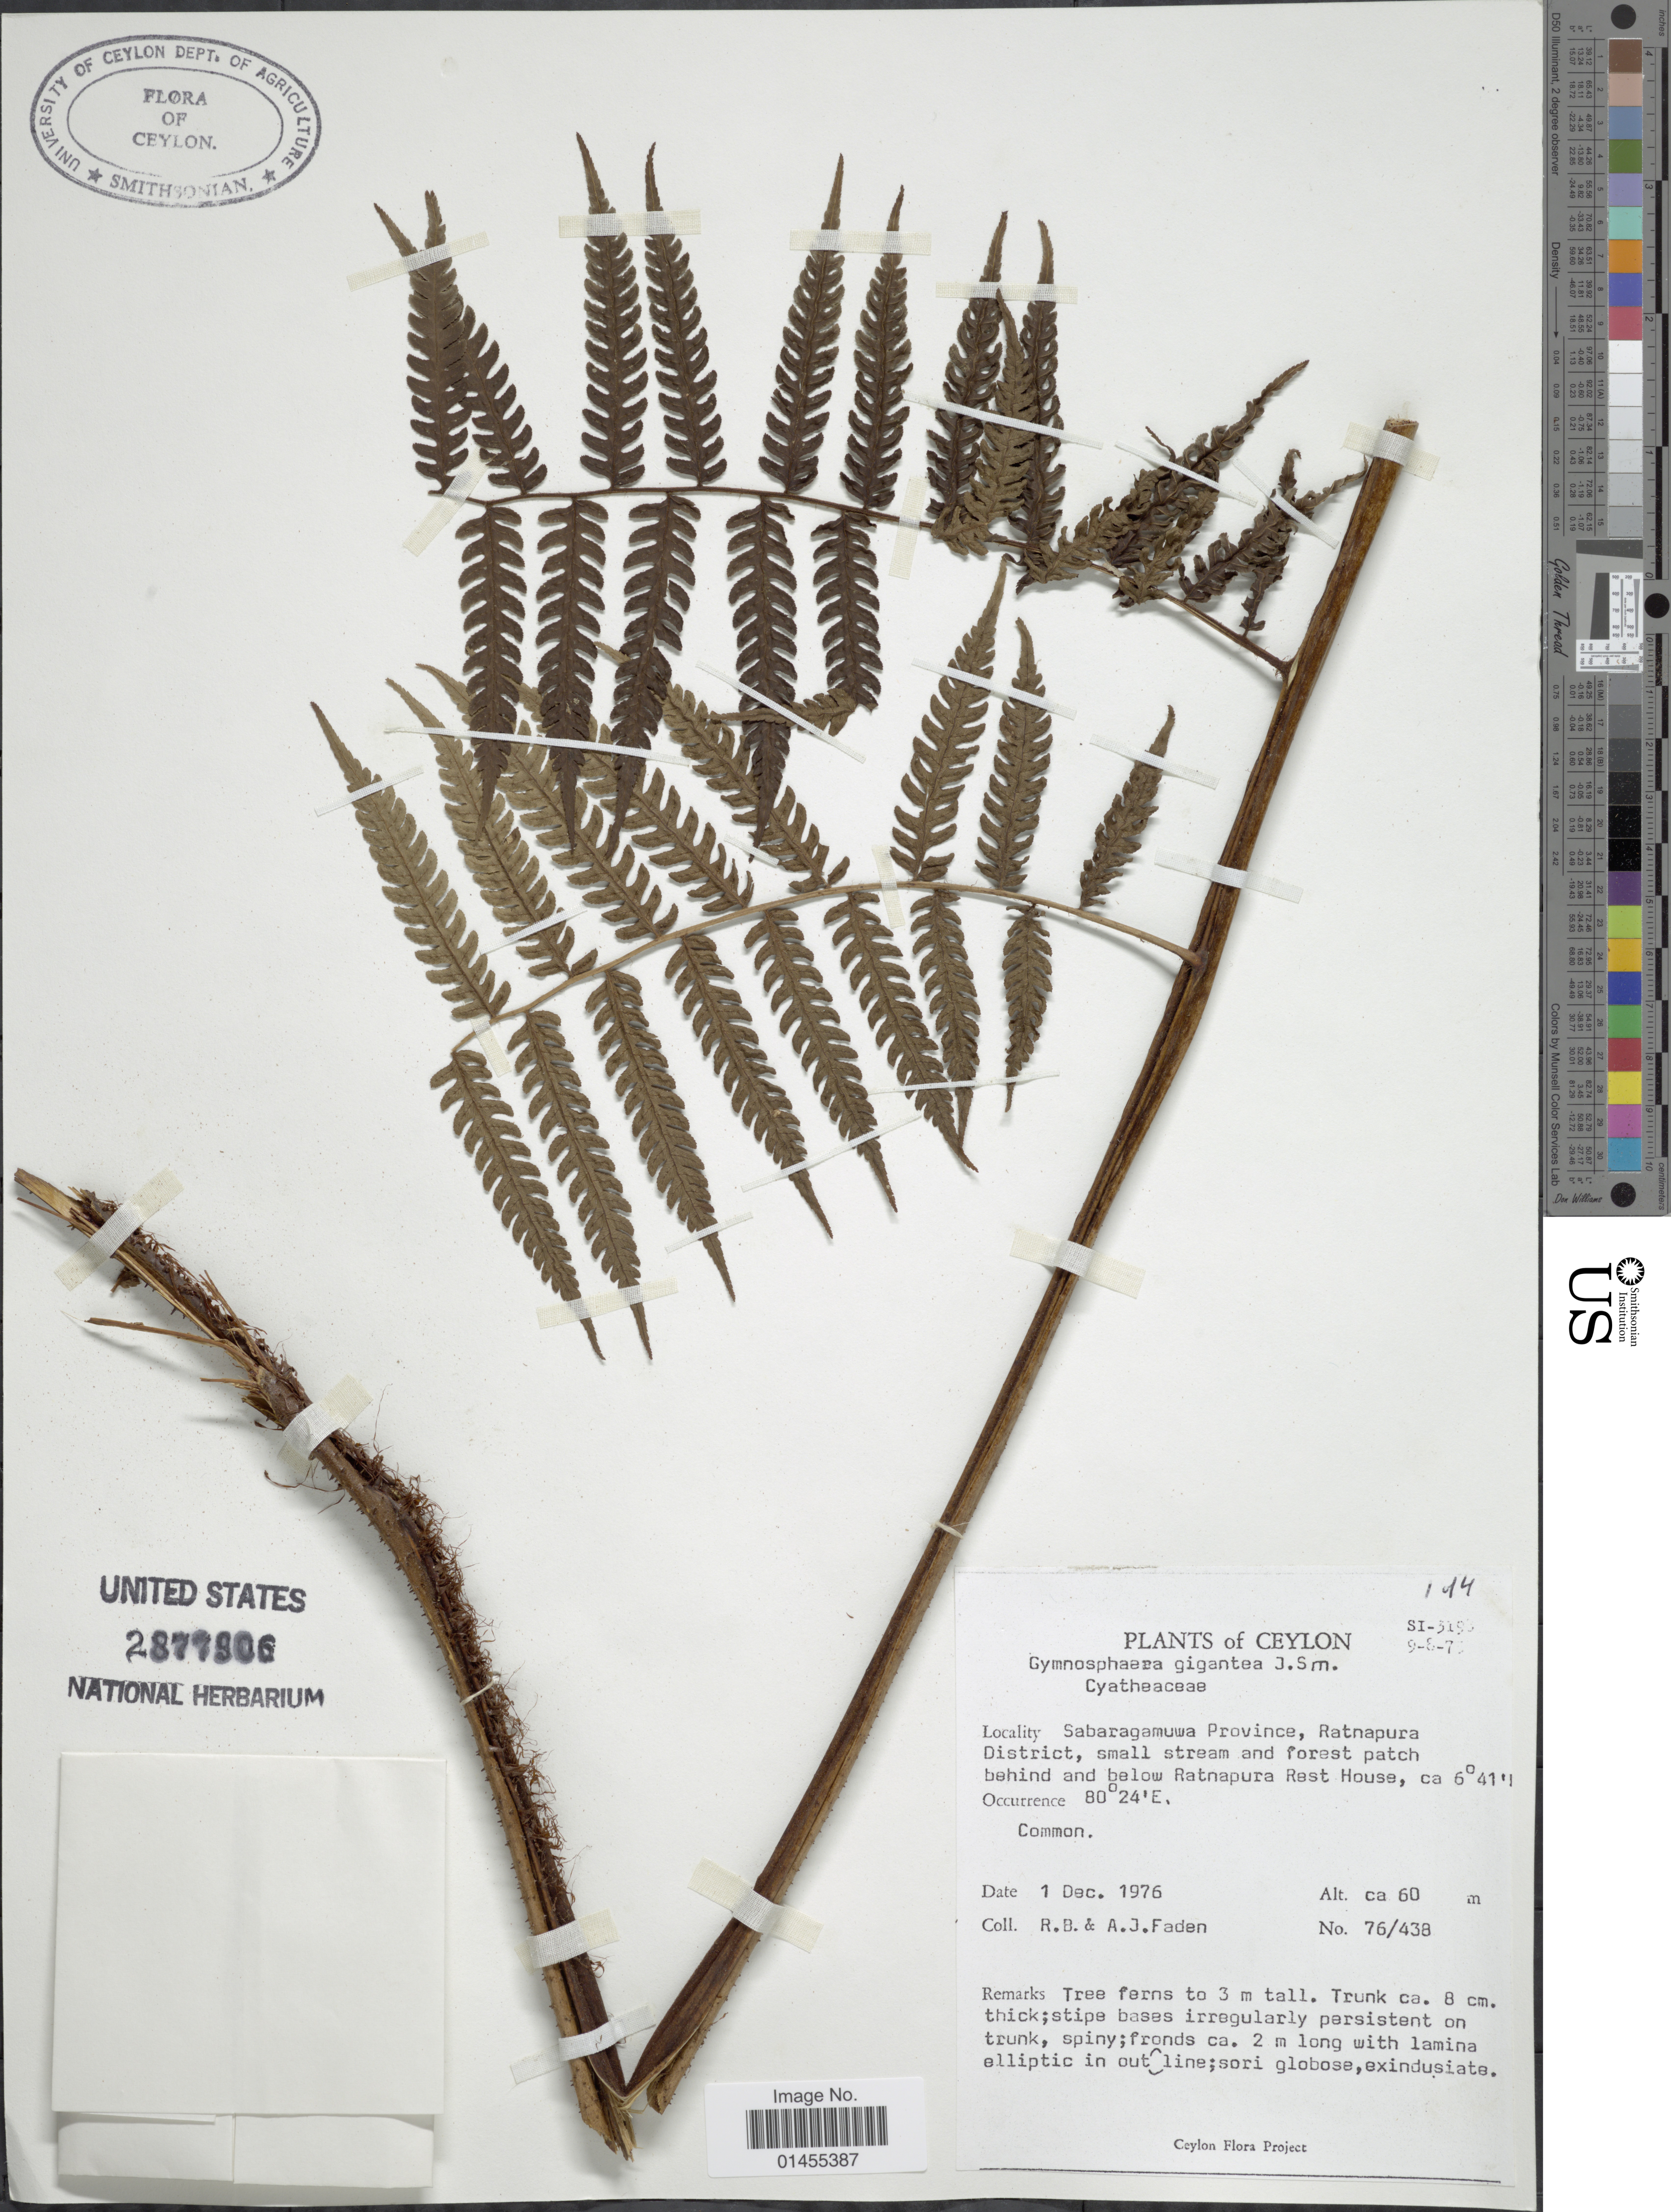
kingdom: Plantae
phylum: Tracheophyta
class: Polypodiopsida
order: Cyatheales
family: Cyatheaceae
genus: Alsophila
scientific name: Alsophila sp.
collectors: R. B. Faden & A. J. Faden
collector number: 76/438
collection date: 1976-12-01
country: Sri Lanka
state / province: Sabaragamuwa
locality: Ceylon, Sabaragamuwa Province, ratnapura District, small stream and forest patch behind and below Ratnapura Rest House.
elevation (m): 60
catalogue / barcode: US 2877906